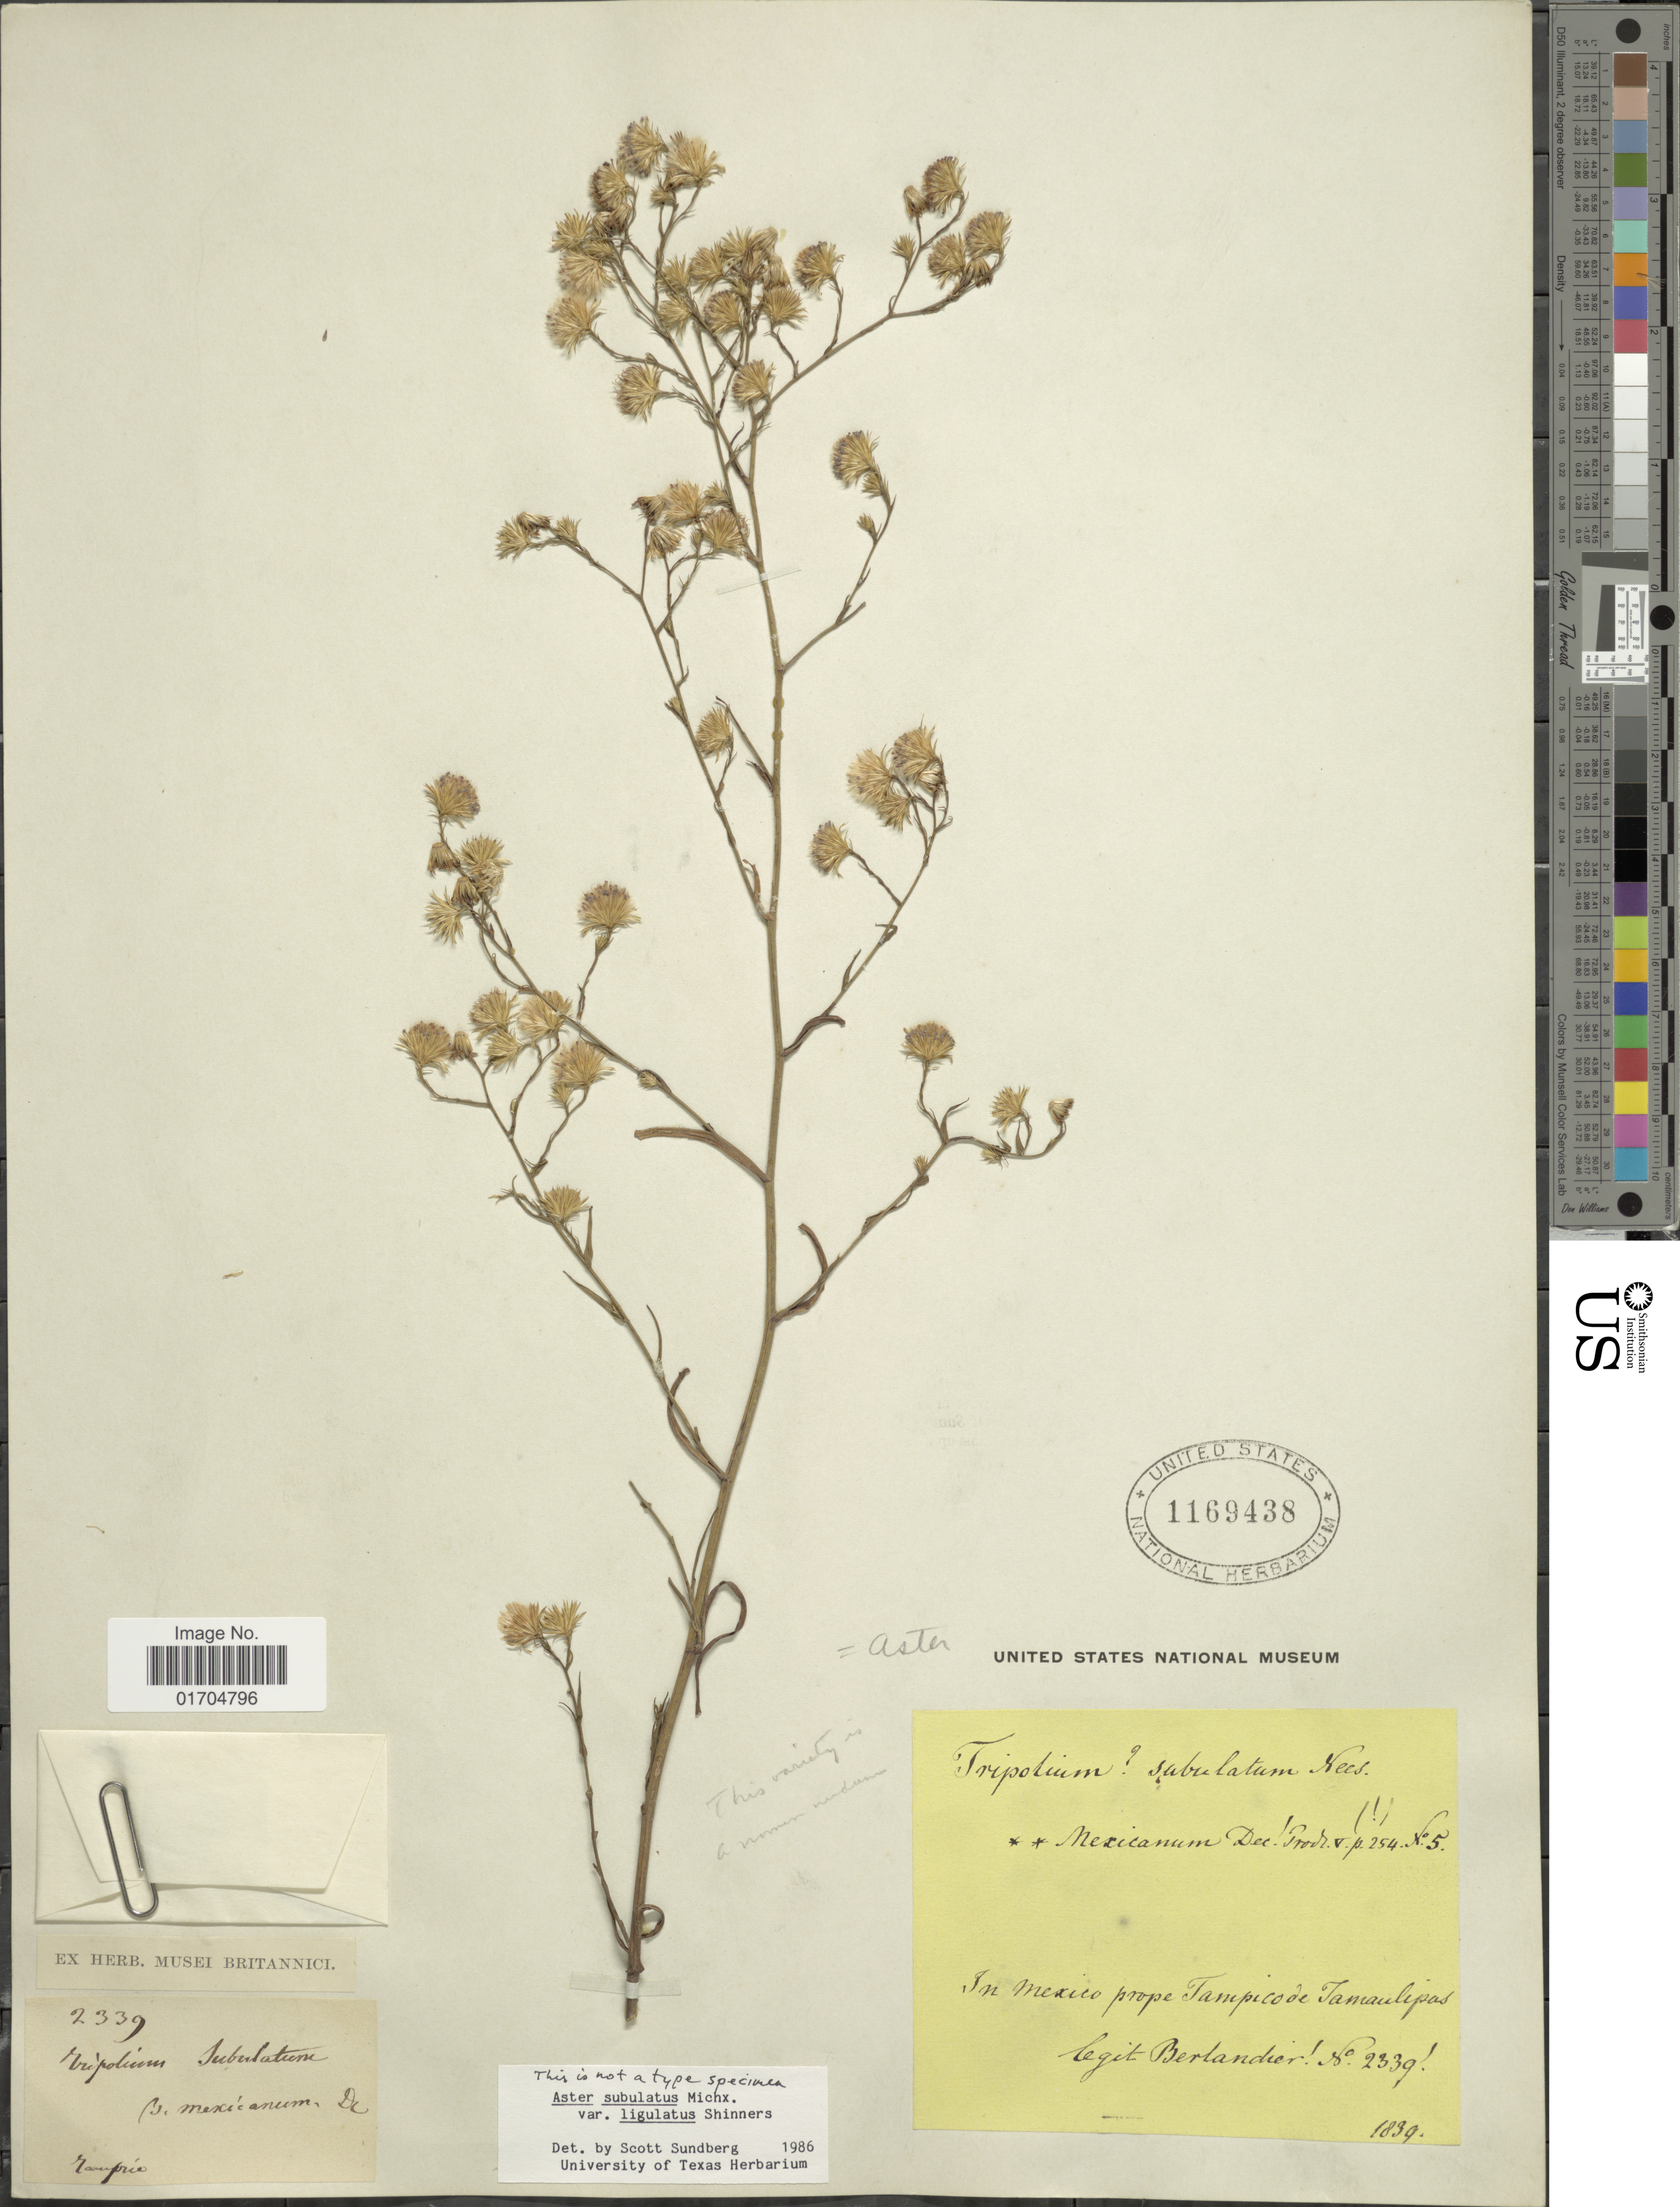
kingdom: Plantae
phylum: Tracheophyta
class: Magnoliopsida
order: Asterales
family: Asteraceae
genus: Symphyotrichum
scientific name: Symphyotrichum subulatum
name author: (Michx.) G.L. Nesom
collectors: J. L. Berlandier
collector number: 2339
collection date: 1839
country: Mexico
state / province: Tamaulipas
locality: In Mexico prope Tampicode Tamaulipas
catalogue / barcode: US 1169438